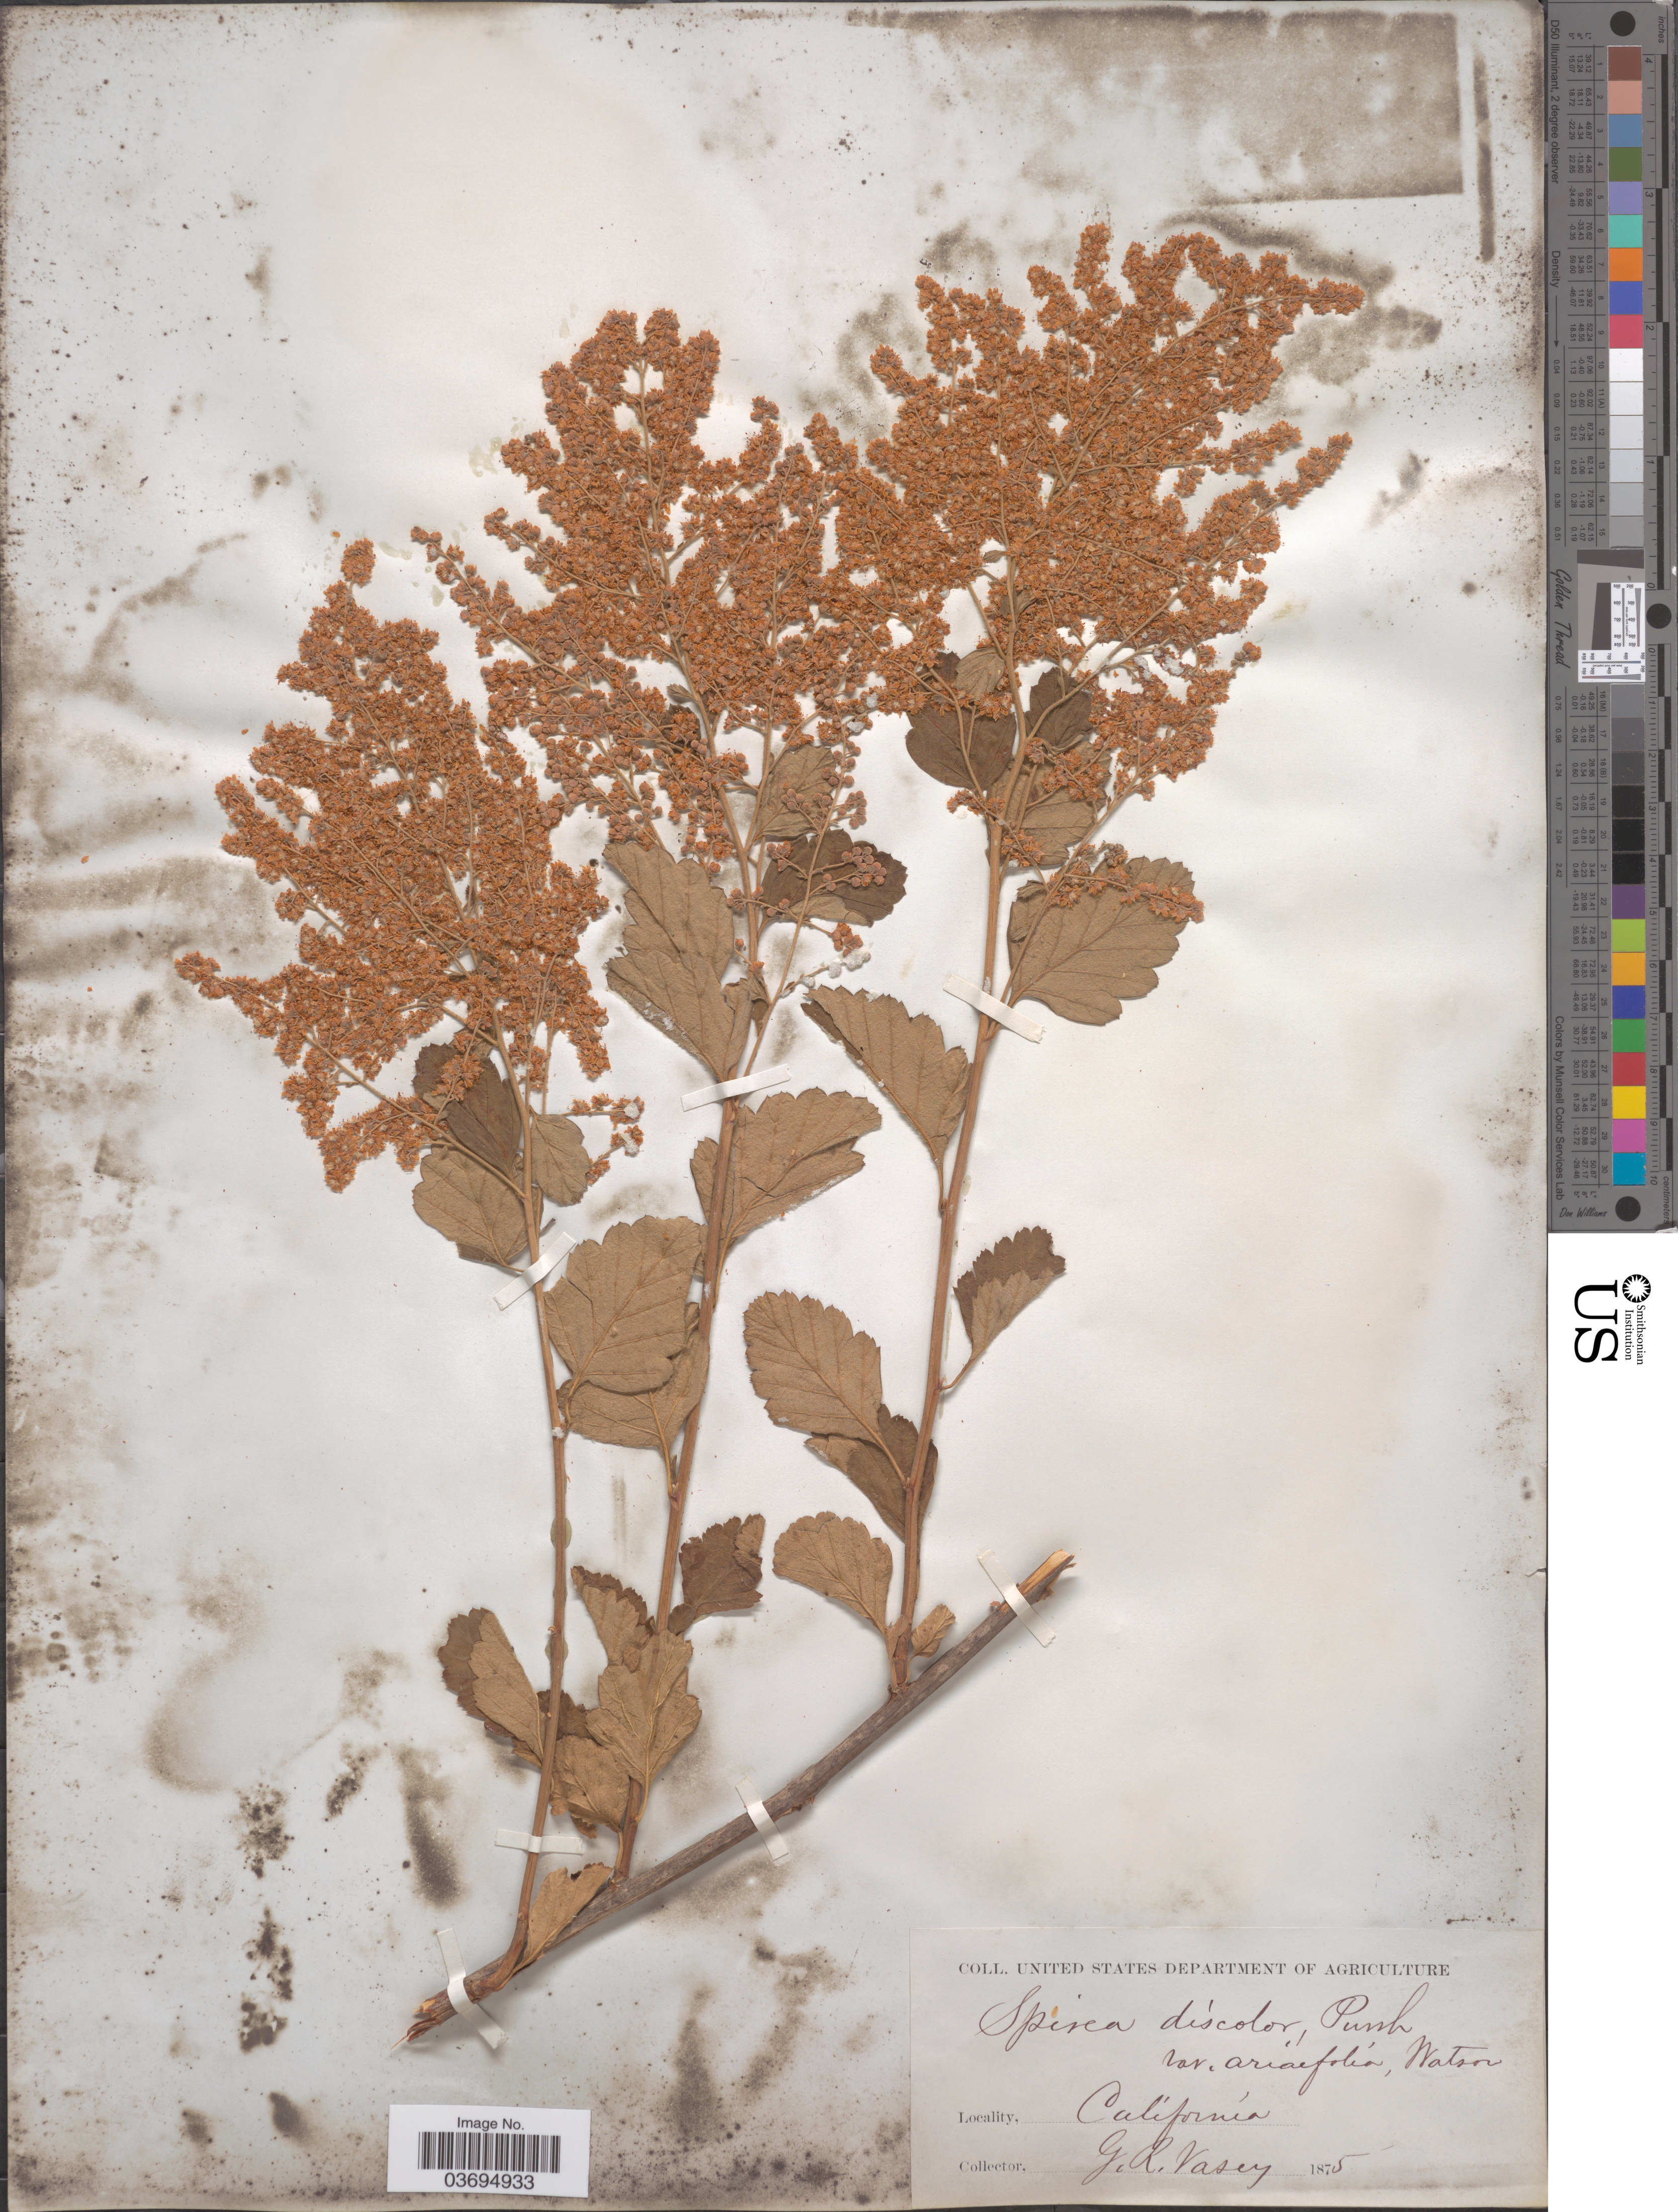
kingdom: Plantae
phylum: Tracheophyta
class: Magnoliopsida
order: Rosales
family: Rosaceae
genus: Holodiscus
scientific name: Holodiscus discolor var. discolor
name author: (Pursh) Maxim.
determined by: Strong, Mark T., (BOT), Smithsonian Institution - National Museum of Natural History (UNITED STATES)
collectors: G. R. Vasey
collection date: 1875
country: United States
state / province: California